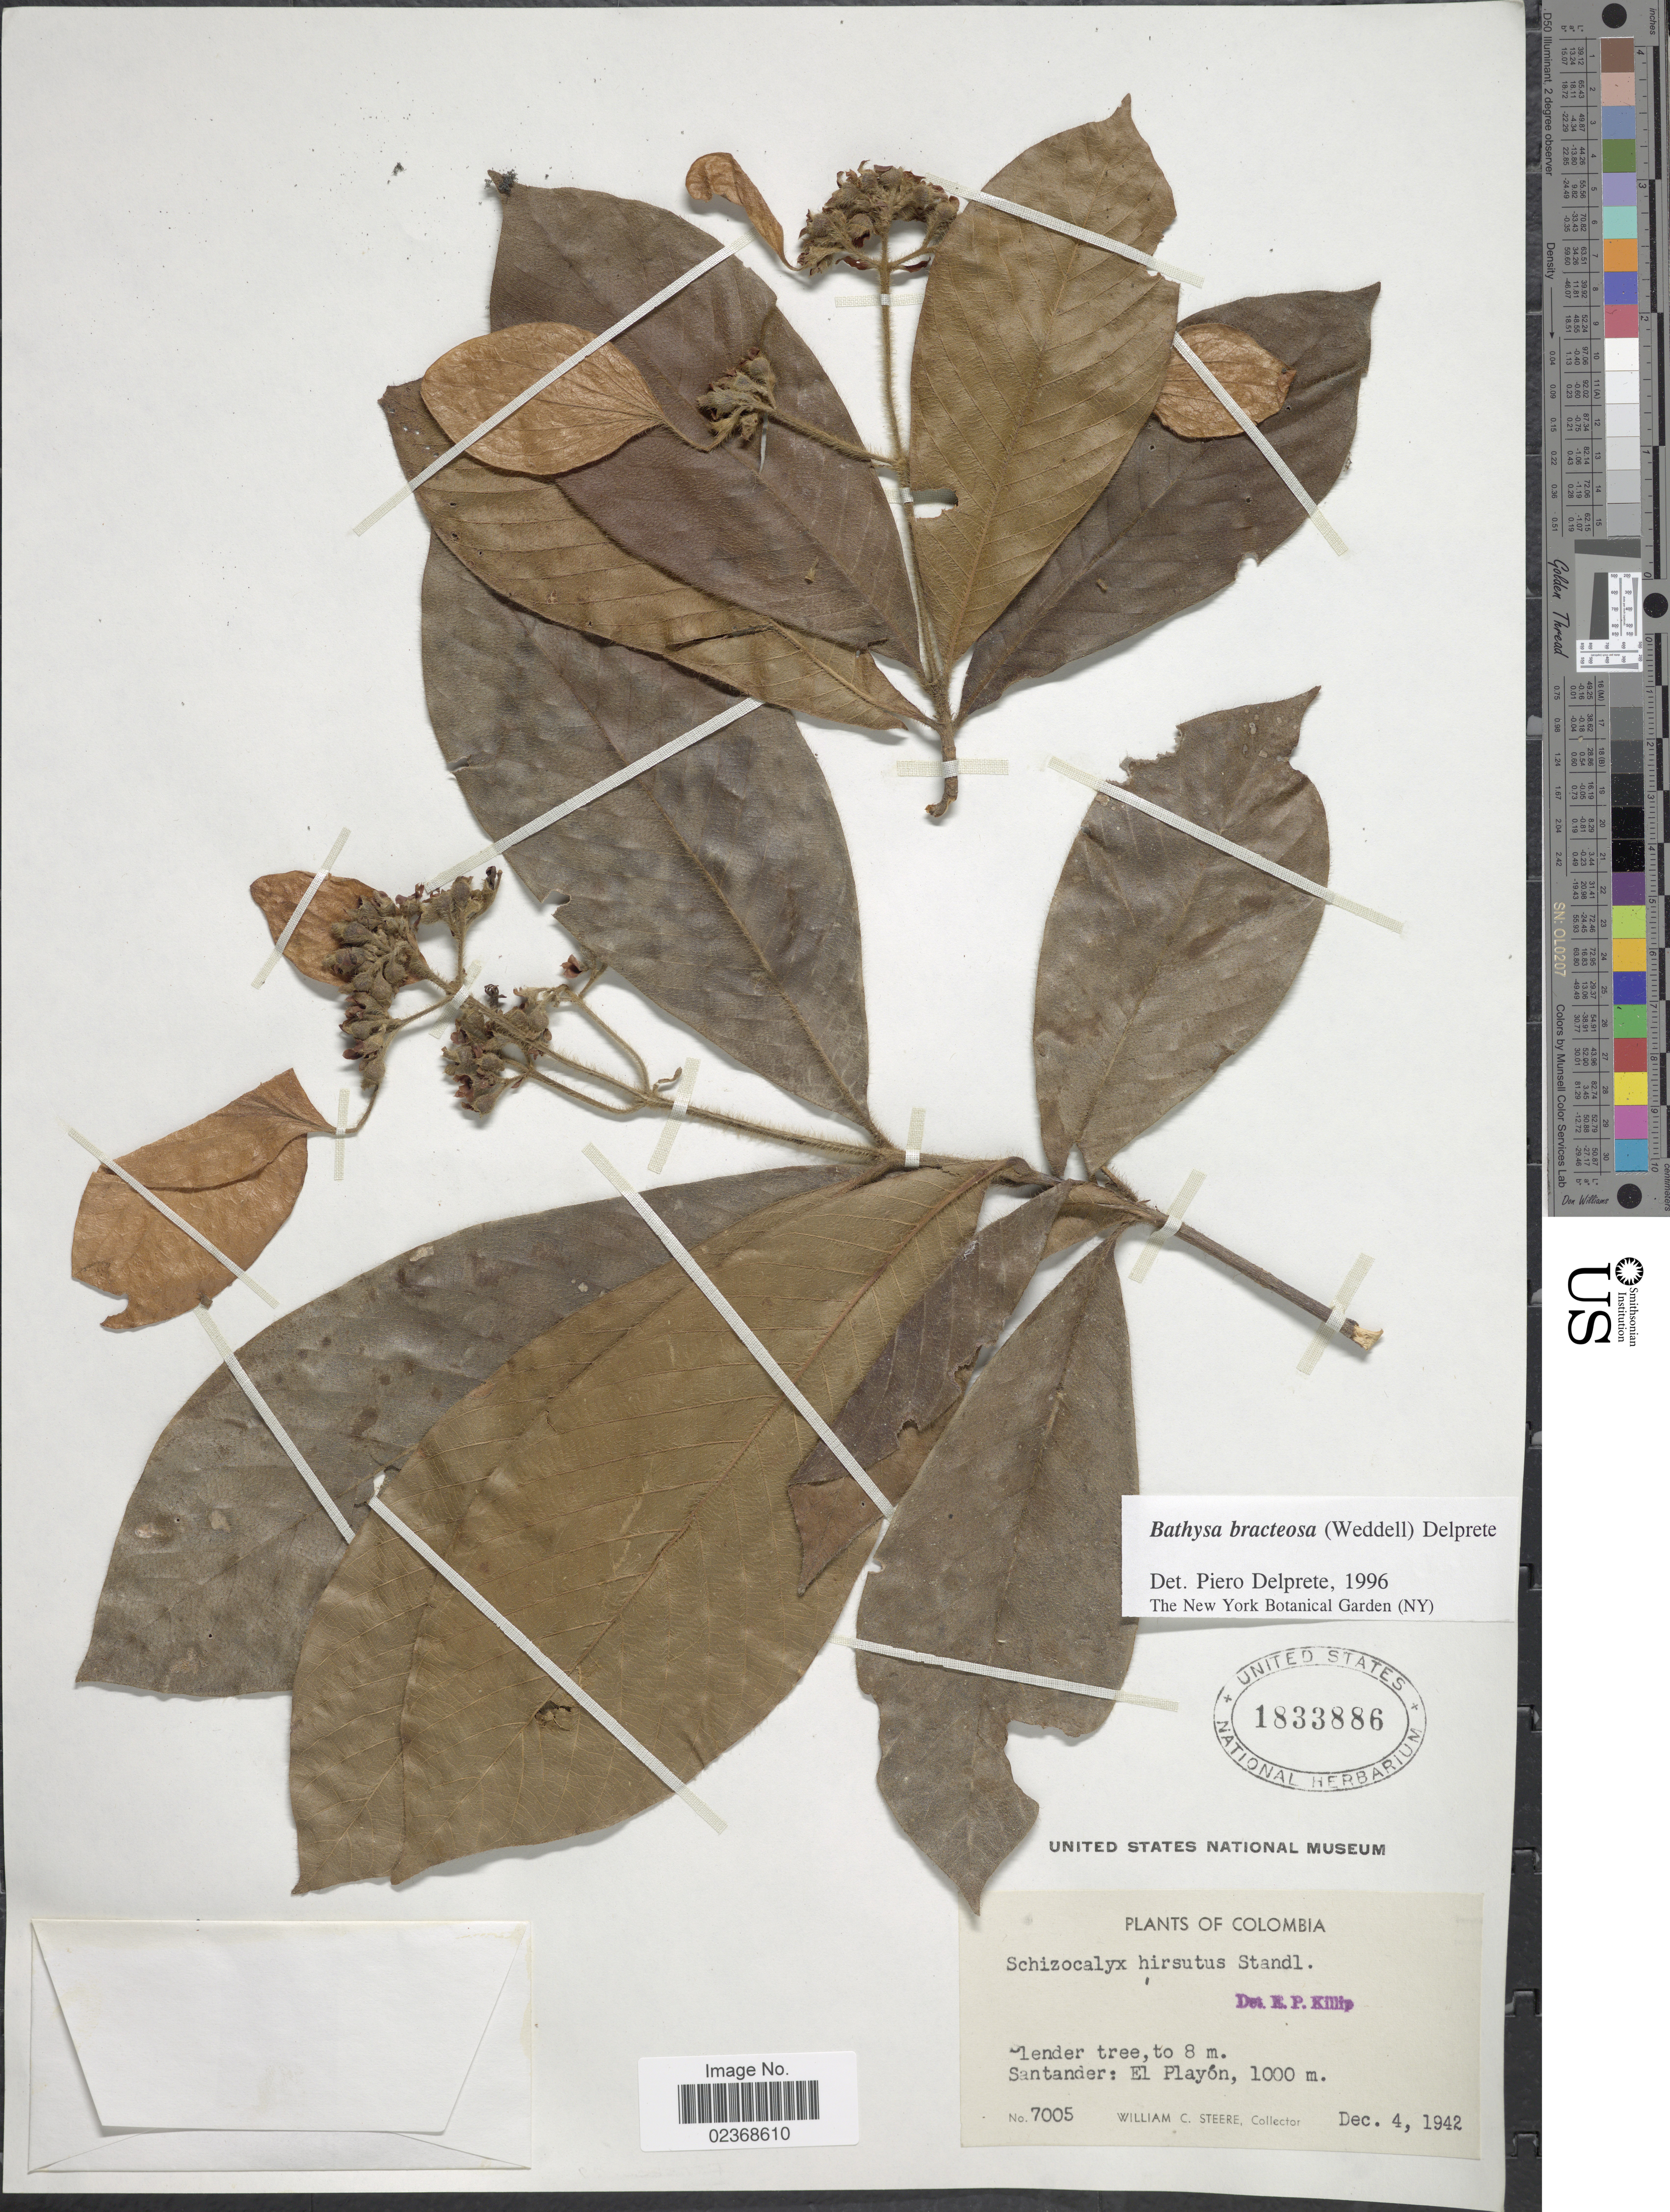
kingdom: Plantae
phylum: Tracheophyta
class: Magnoliopsida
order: Gentianales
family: Rubiaceae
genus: Schizocalyx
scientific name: Schizocalyx bracteosus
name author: Wedd.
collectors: W. C. Steere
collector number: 7005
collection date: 1942-12-04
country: Colombia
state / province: Santander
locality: El Playon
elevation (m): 1000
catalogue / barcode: US 1833886